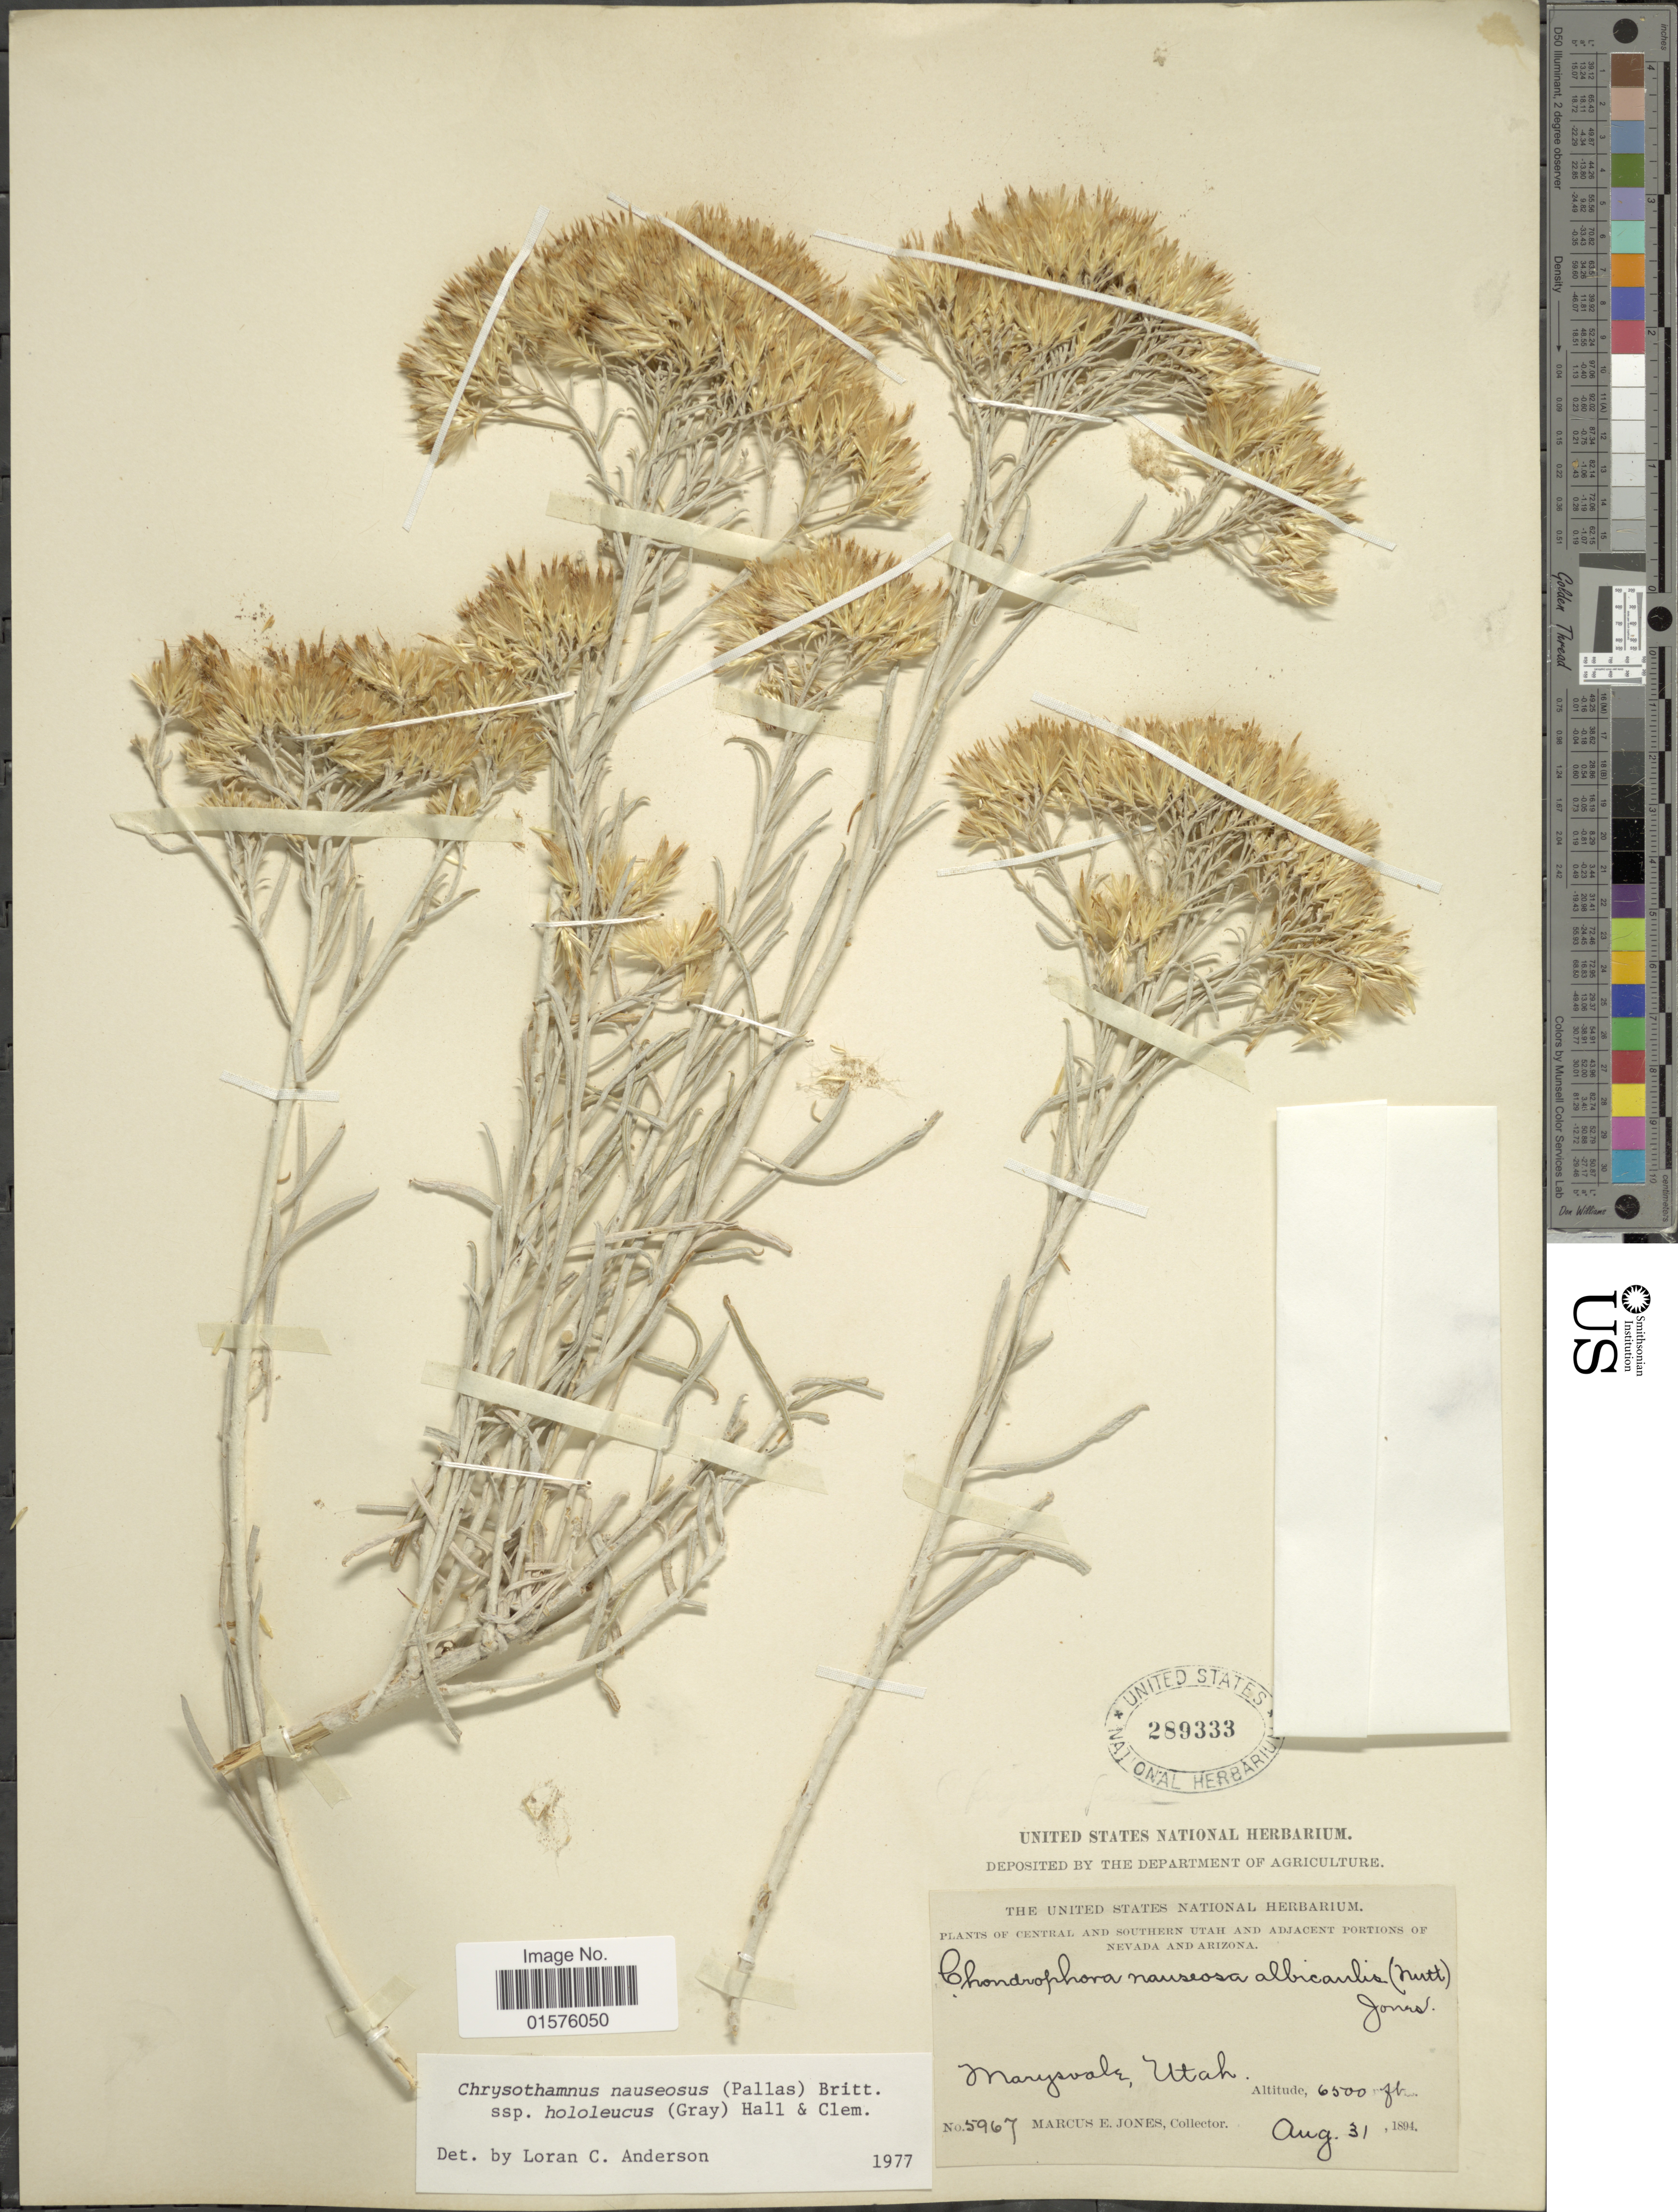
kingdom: Plantae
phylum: Tracheophyta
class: Magnoliopsida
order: Asterales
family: Asteraceae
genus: Ericameria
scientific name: Ericameria nauseosa var. hololeuca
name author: (A. Gray) G.L. Nesom & G.I. Baird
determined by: Urbatsch, Lowell E., Curator (LSU), Louisiana State University (UNITED STATES)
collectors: M. E. Jones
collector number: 5967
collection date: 1894-08-31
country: United States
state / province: Utah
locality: Central and southern Utah and adjacent portions of Nevada and Arizona, Marysvale, Utah.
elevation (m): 1981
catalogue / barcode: US 289333